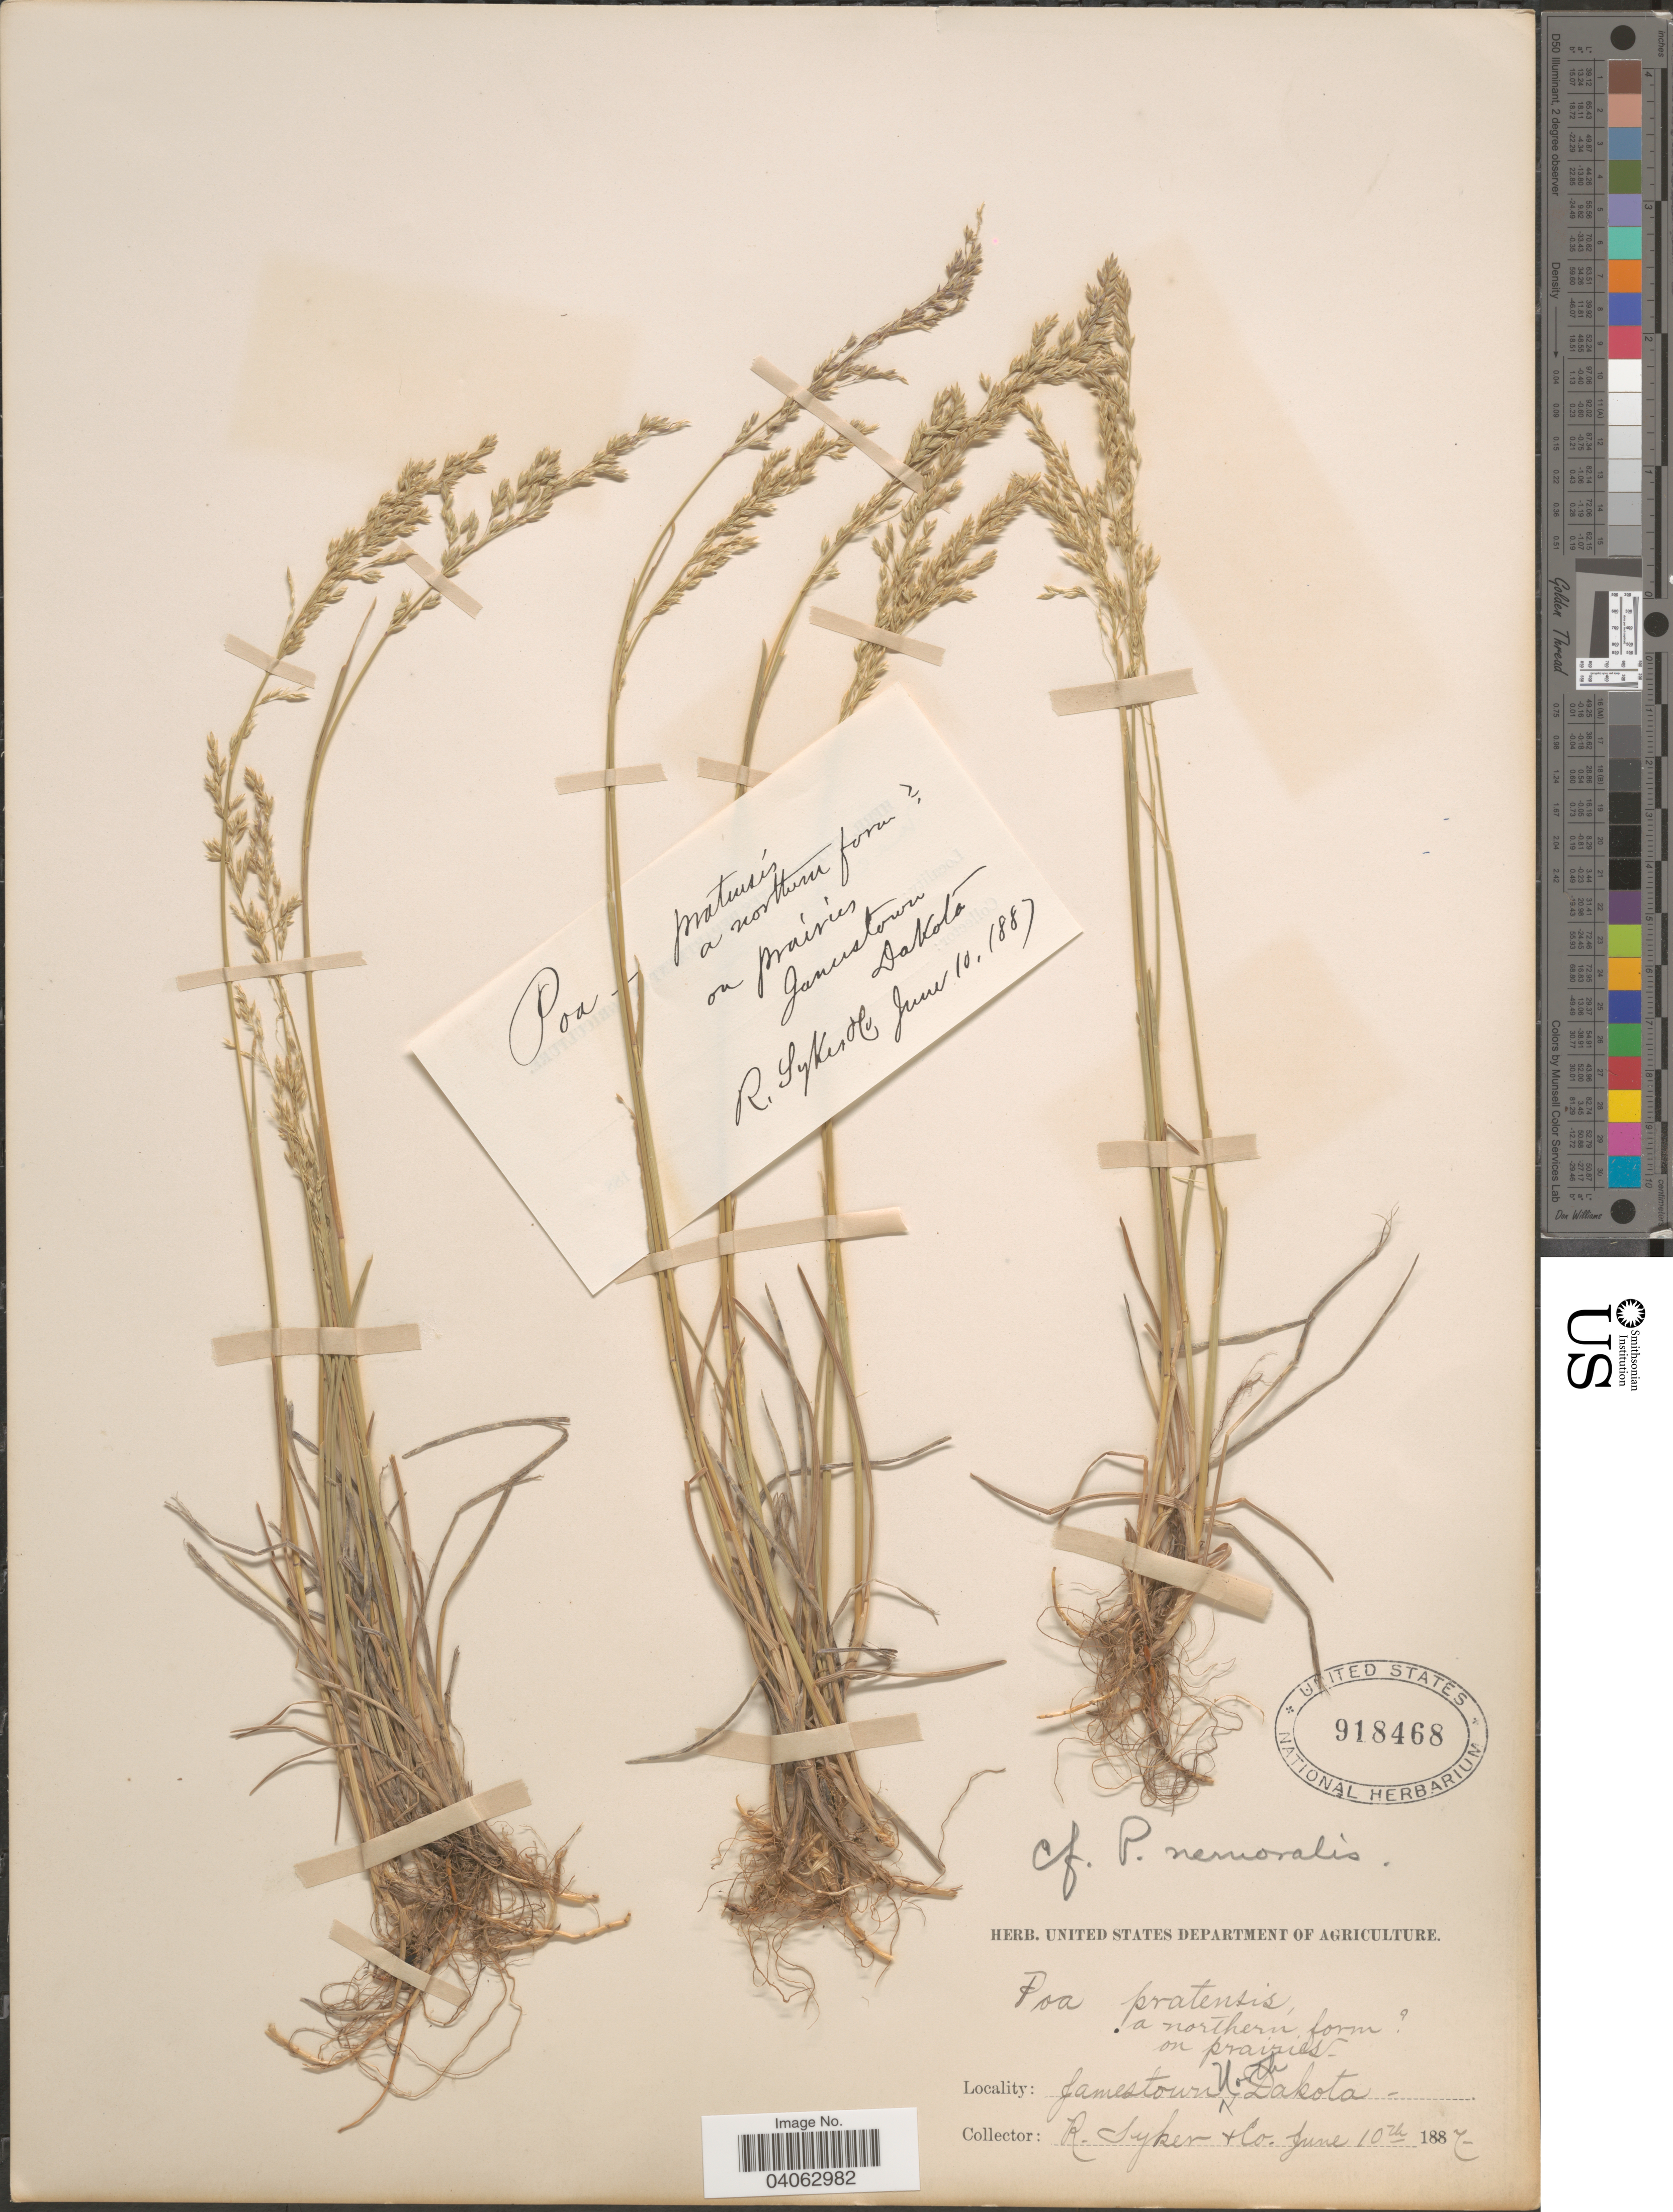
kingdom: Plantae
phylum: Tracheophyta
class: Liliopsida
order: Poales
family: Poaceae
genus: Poa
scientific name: Poa pratensis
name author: L.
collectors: R. Sykes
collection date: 1887-06-10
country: United States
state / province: North Dakota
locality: Jamestown.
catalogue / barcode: US 918468